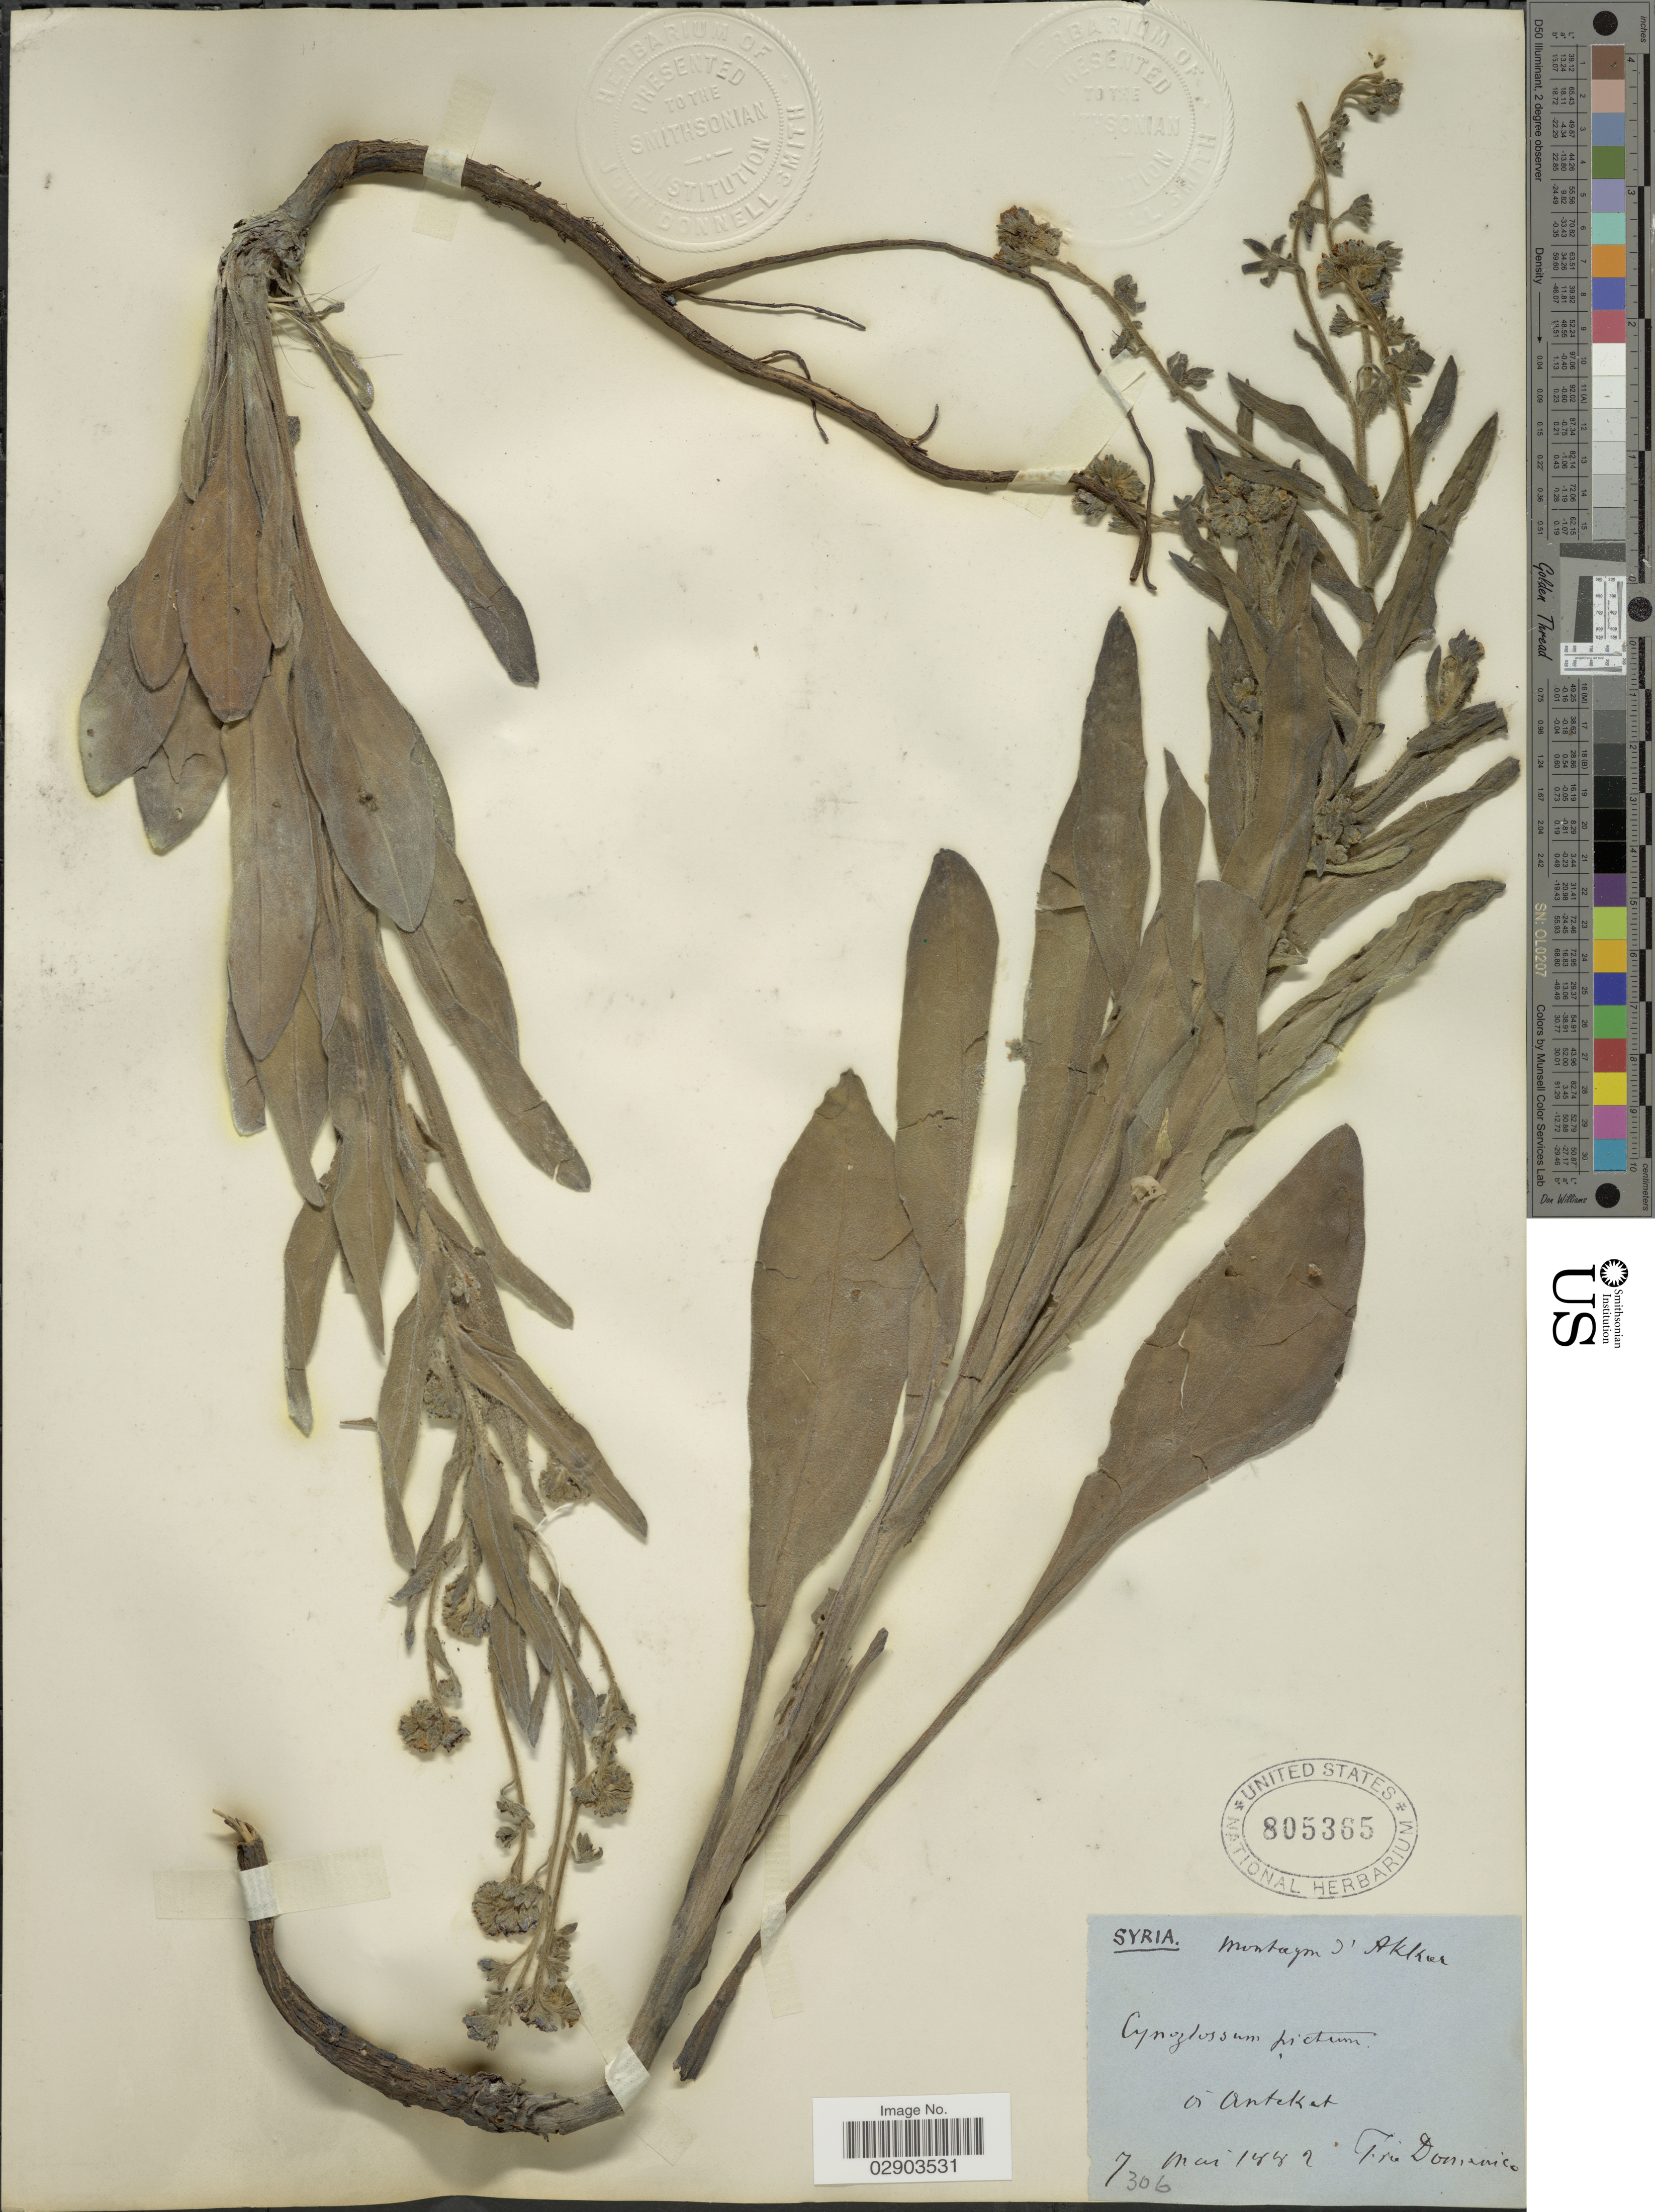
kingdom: Plantae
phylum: Tracheophyta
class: Magnoliopsida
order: Boraginales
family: Boraginaceae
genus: Cynoglossum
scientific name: Cynoglossum pictum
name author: Aiton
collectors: F. Domanico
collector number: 306?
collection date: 1882-05-07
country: Syria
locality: Montsgne d'Akkar. à Antekat [interpreted].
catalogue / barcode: US 805365